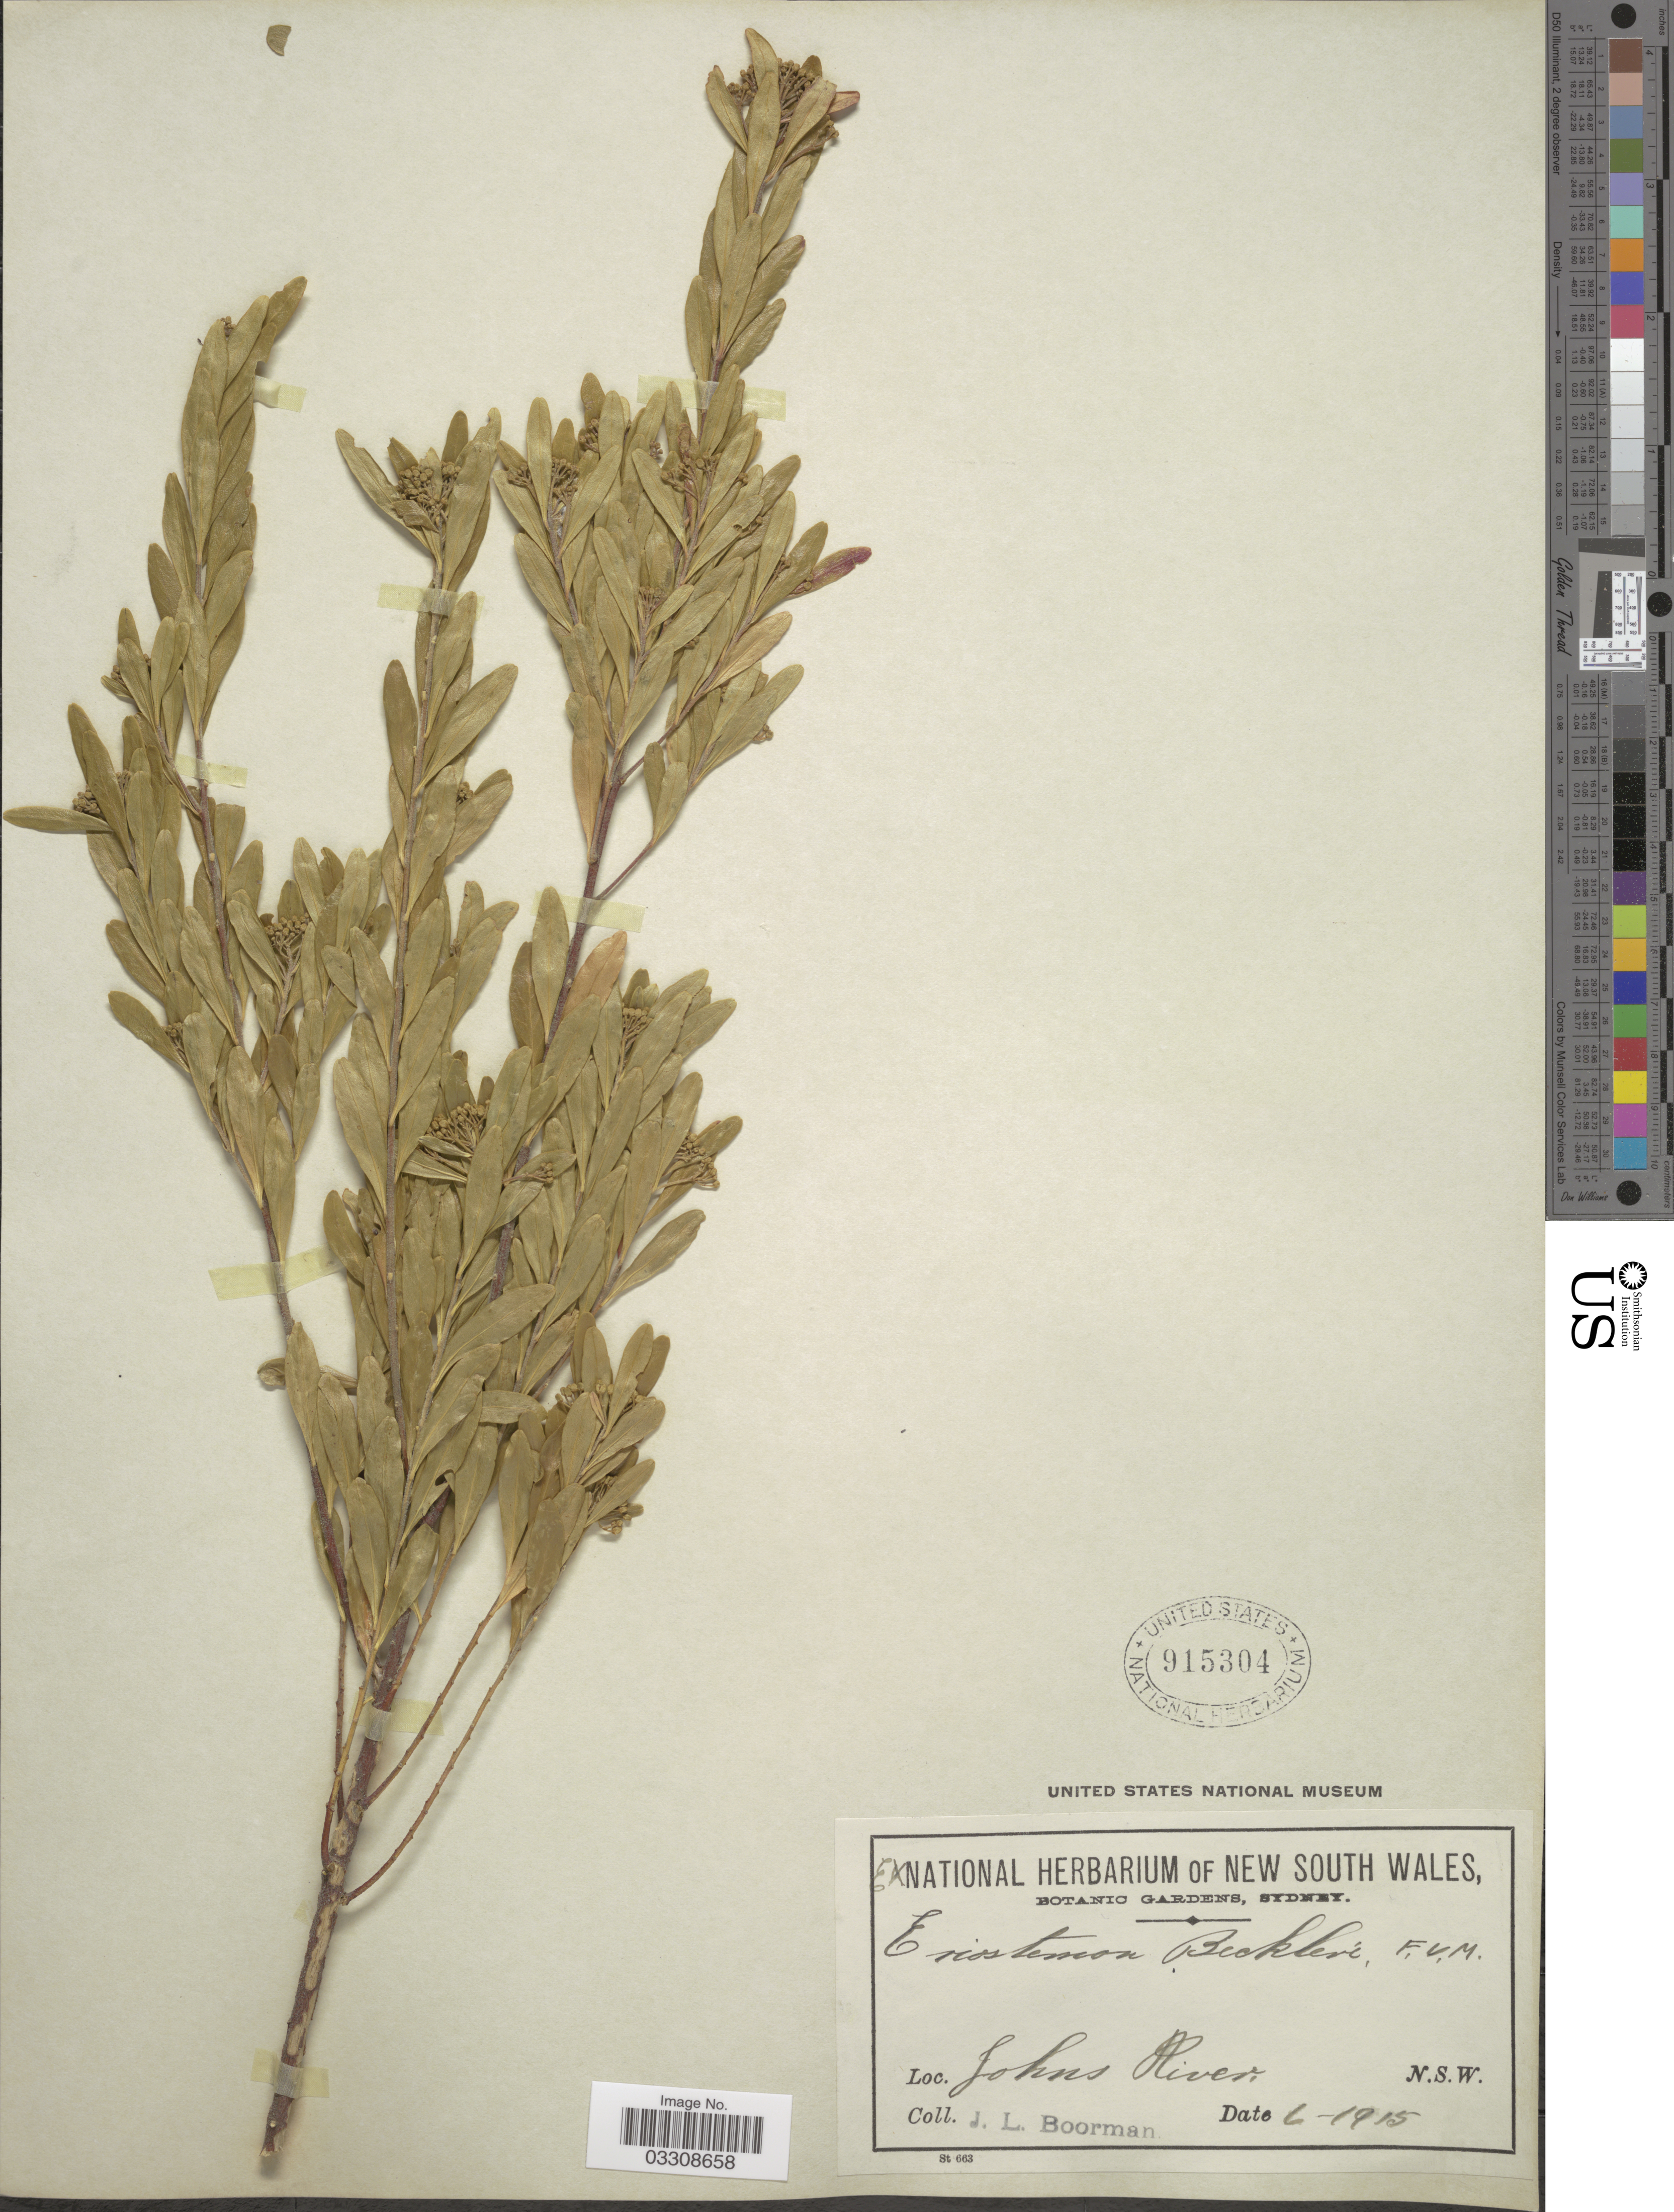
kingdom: Plantae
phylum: Tracheophyta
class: Magnoliopsida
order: Sapindales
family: Rutaceae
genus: Leionema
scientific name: Leionema elatius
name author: (F. Muell.) Paul G. Wilson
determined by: Strong, Mark T., (BOT), Smithsonian Institution - National Museum of Natural History (UNITED STATES)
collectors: J. Boorman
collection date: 1915-06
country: Australia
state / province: New South Wales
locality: Johns River.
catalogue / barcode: US 915304